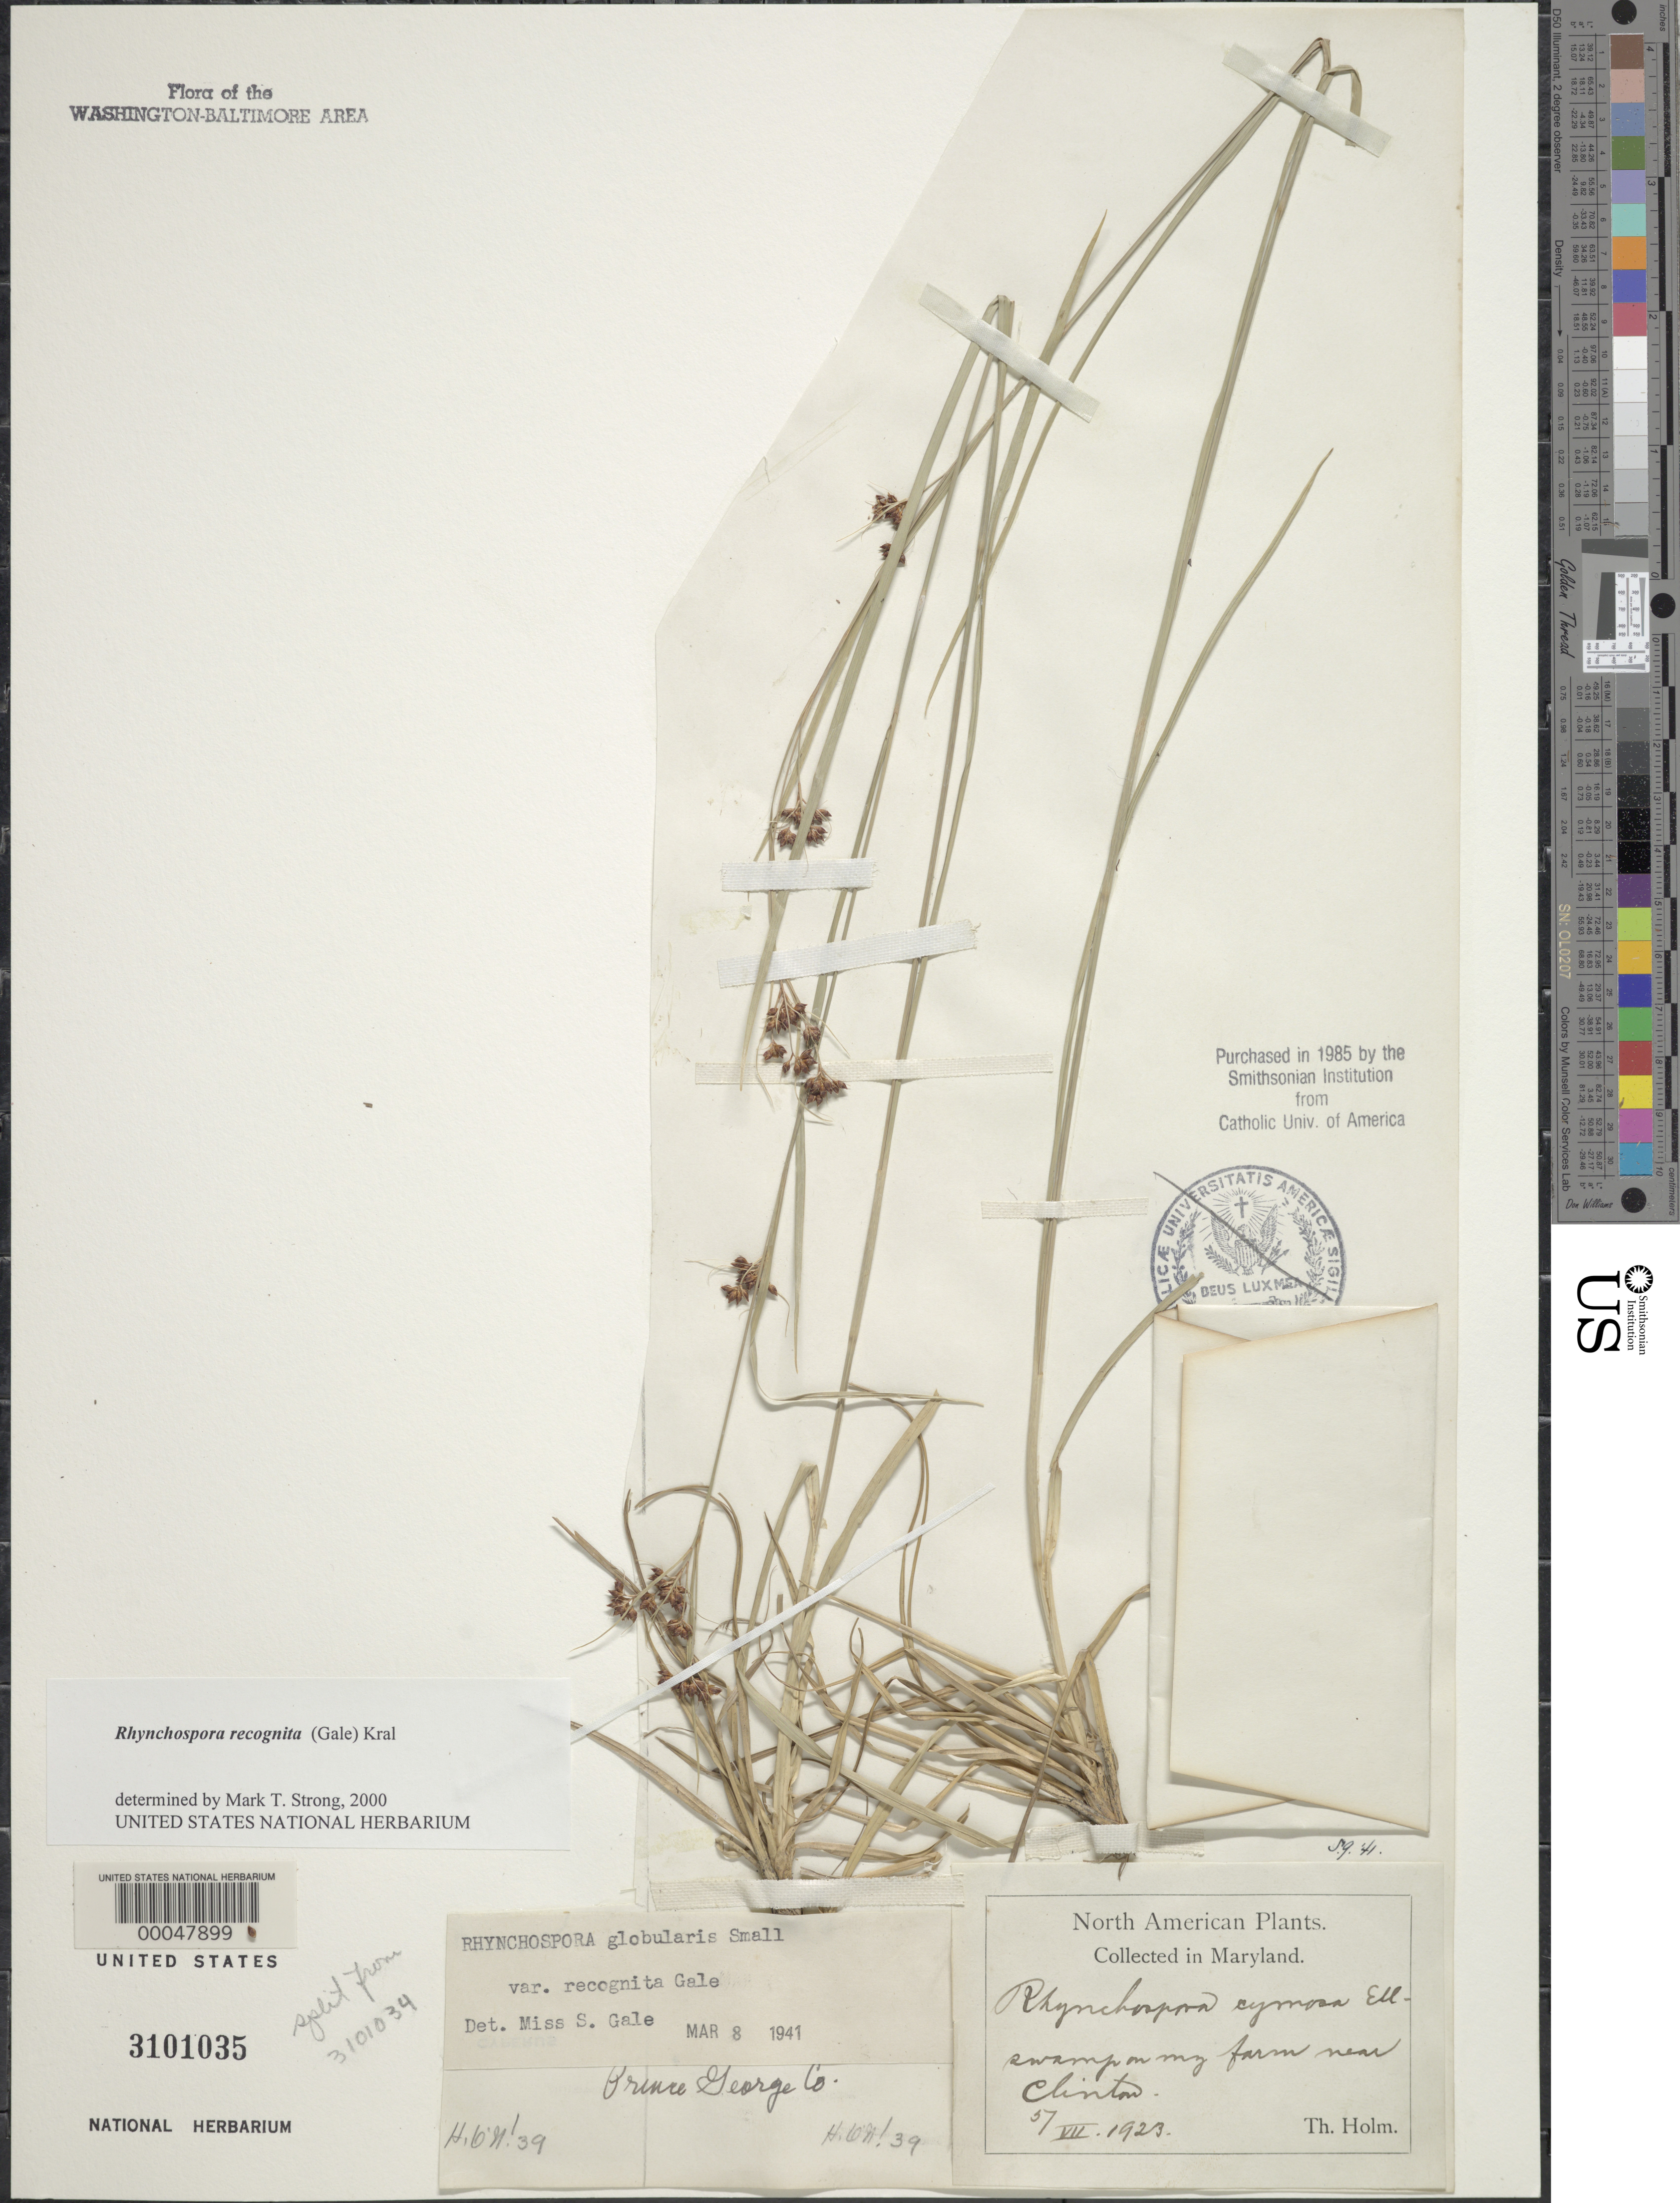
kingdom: Plantae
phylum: Tracheophyta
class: Liliopsida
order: Poales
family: Cyperaceae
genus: Rhynchospora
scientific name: Rhynchospora recognita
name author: (Gale) Kral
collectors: T. Holm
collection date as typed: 05 Jul 1923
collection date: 1923-07-05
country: United States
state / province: Maryland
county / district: Prince George's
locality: Near Clinton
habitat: Swamp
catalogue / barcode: US 3101035